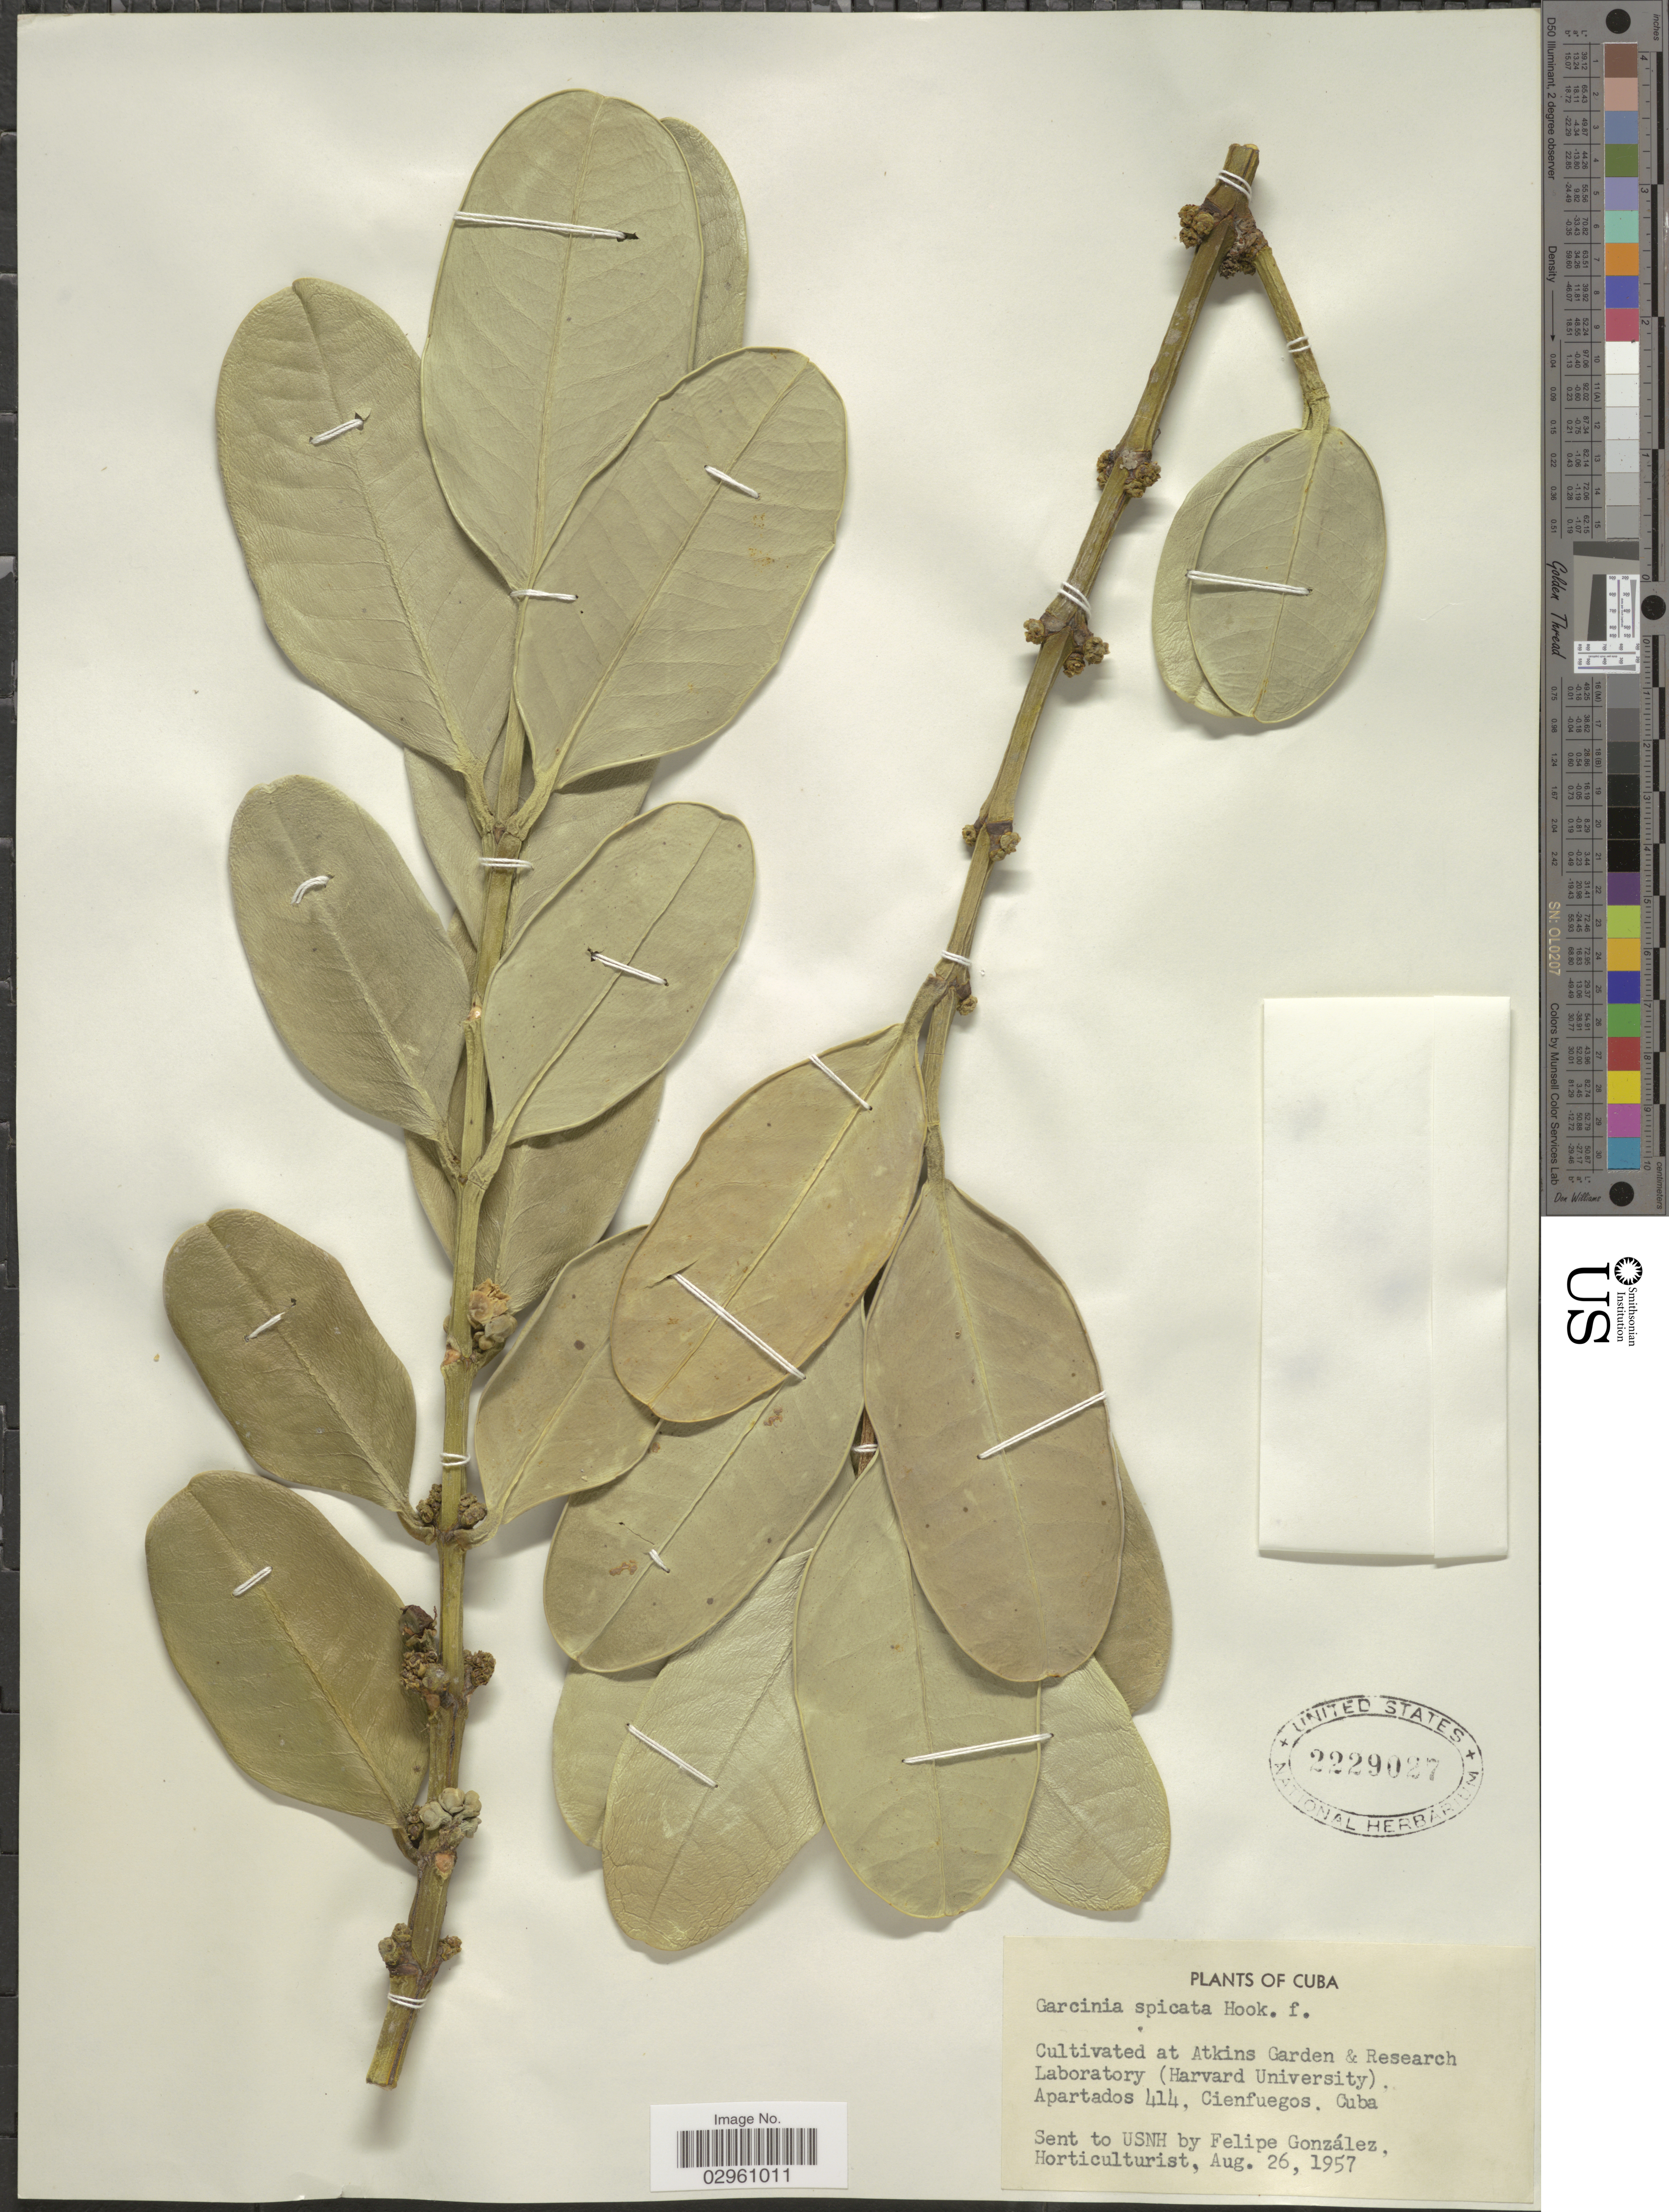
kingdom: Plantae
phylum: Tracheophyta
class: Magnoliopsida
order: Malpighiales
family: Clusiaceae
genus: Garcinia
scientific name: Garcinia spicata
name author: Hook. f.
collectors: F. González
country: Cuba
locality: At Atkins Garden & Research Laboratory (Harvard University), Apartados 414, Cienfuegos.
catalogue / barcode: US 2229027